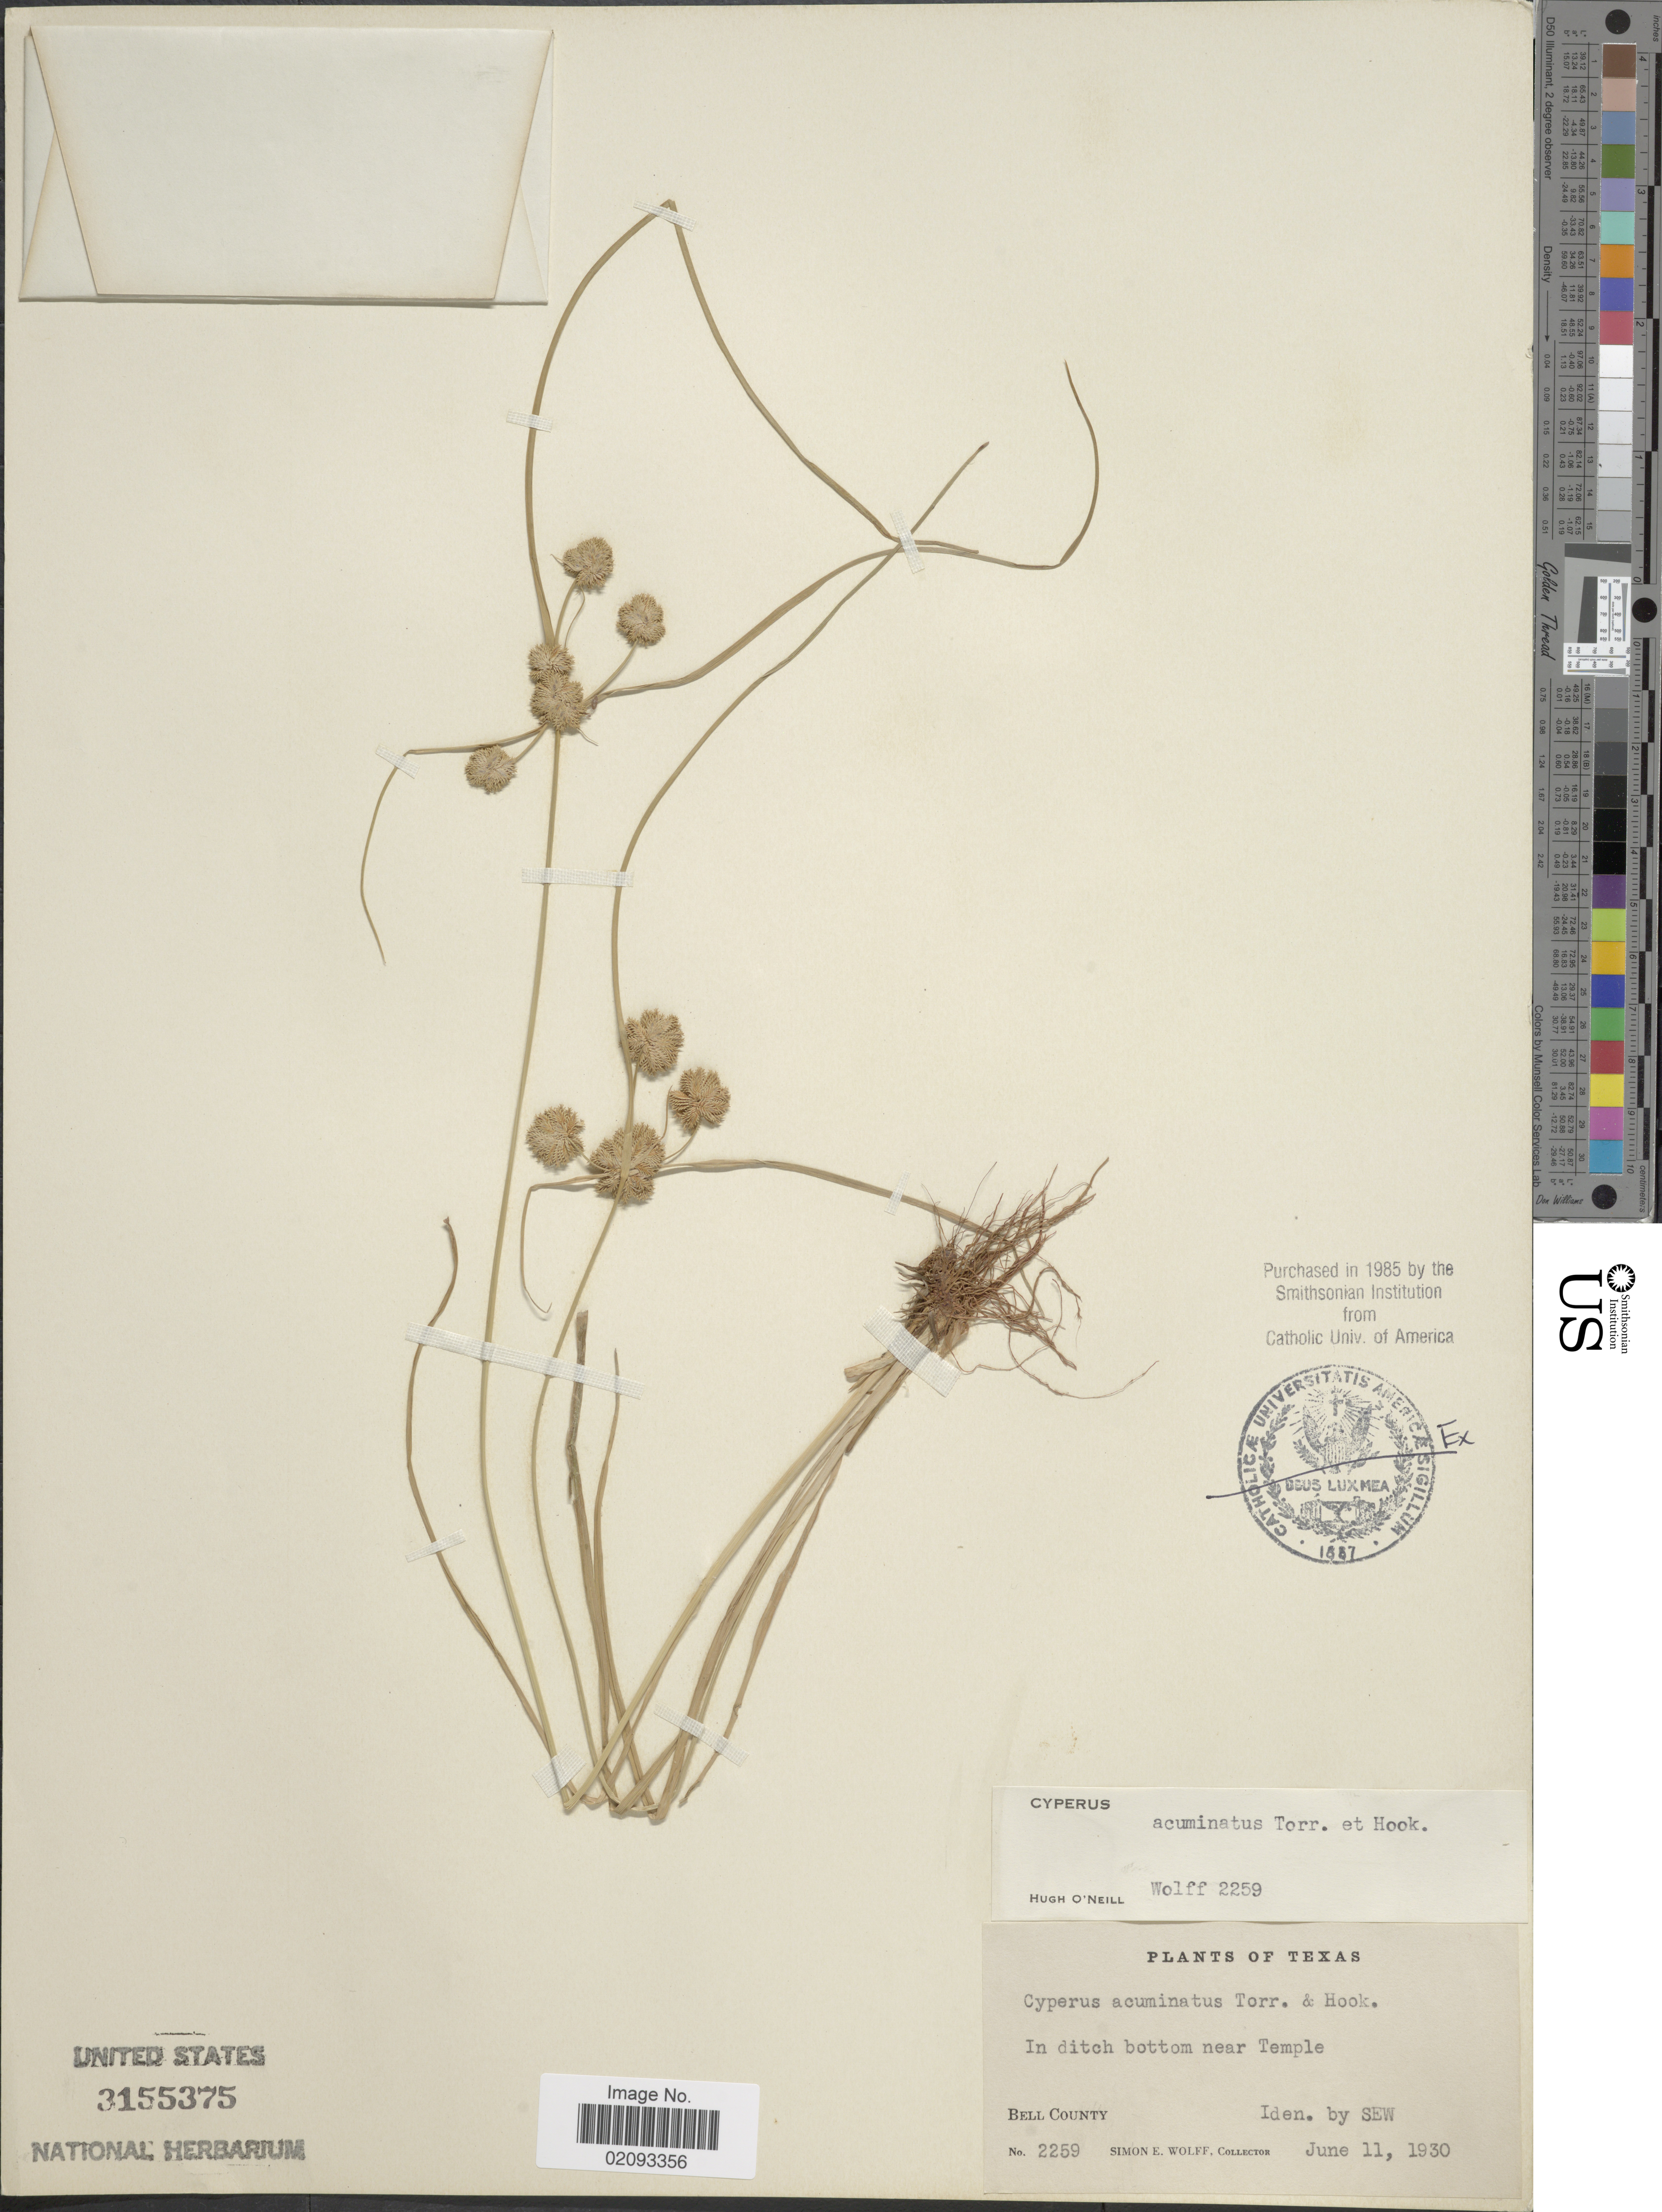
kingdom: Plantae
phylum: Tracheophyta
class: Liliopsida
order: Poales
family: Cyperaceae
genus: Cyperus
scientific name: Cyperus acuminatus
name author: Torr. & Hook.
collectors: S. E. Wolff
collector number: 2259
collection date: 1930-06-11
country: United States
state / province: Texas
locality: Bell County. near Temple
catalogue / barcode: US 3155375